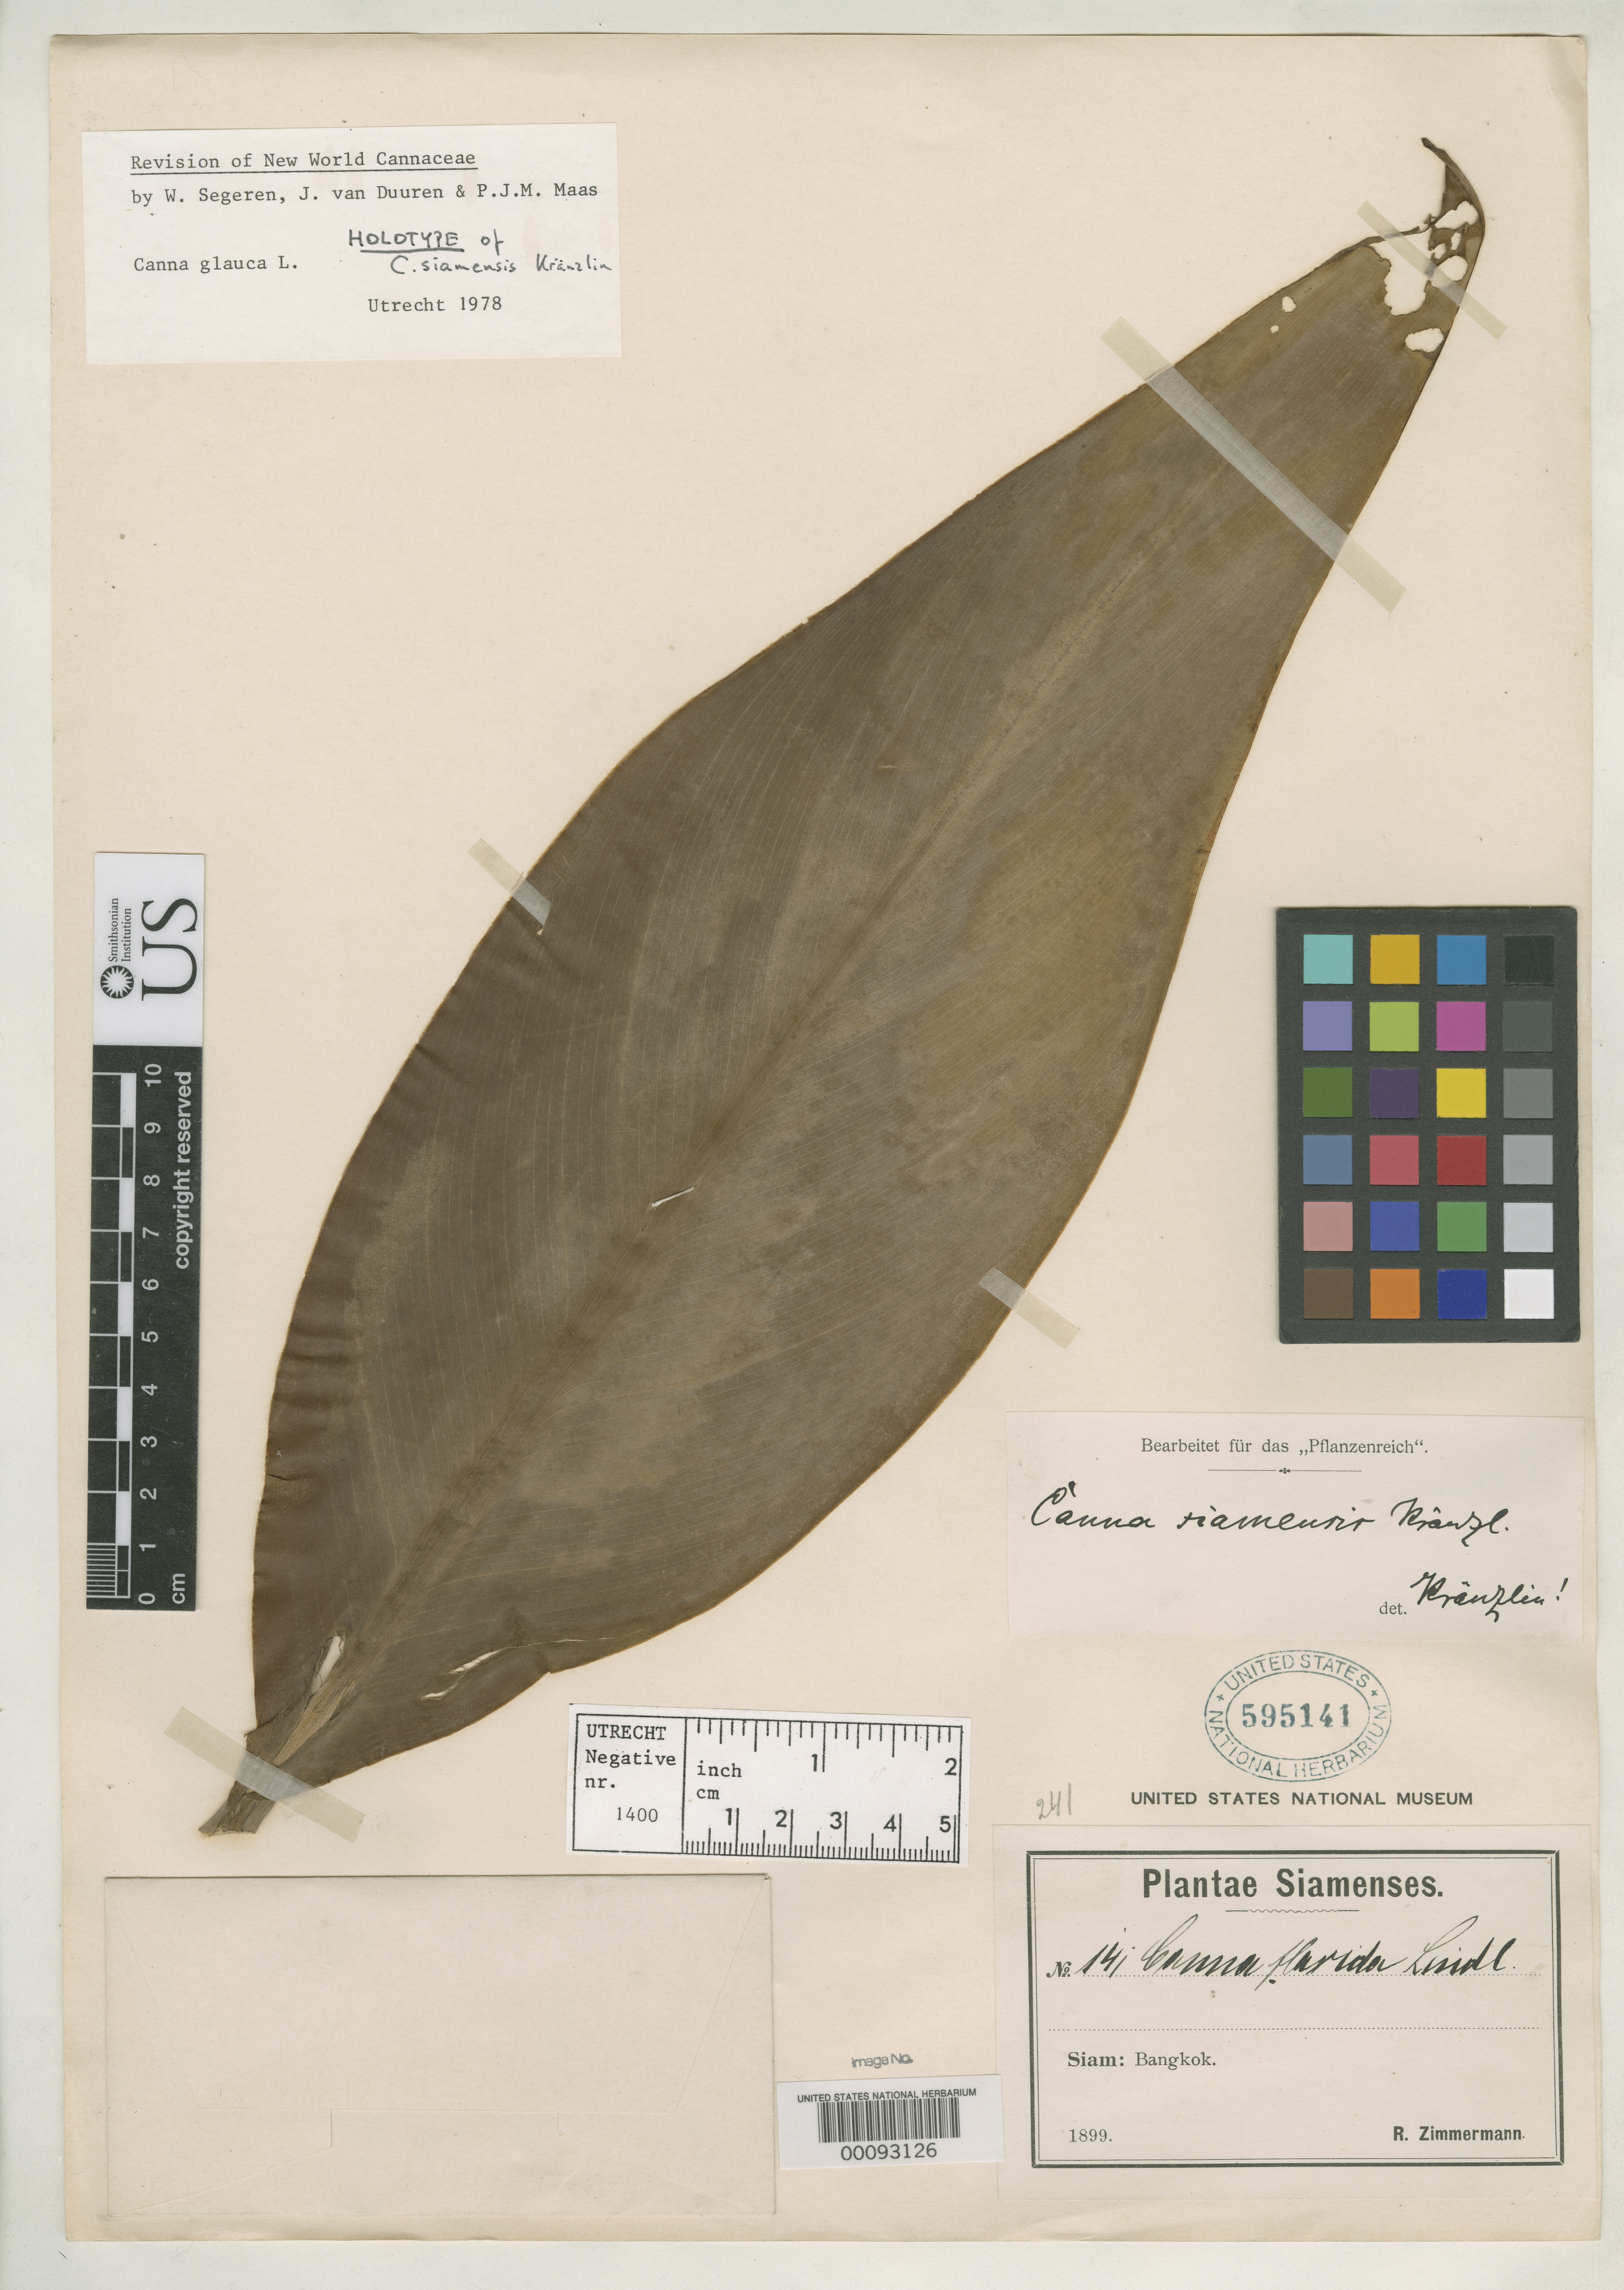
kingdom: Plantae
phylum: Tracheophyta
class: Liliopsida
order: Zingiberales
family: Cannaceae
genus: Canna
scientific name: Canna siamensis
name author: Kraenzl. in Engl.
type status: Type Collection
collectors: R. Zimmermann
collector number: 141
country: Thailand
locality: (country as "Siam").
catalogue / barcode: US 595141